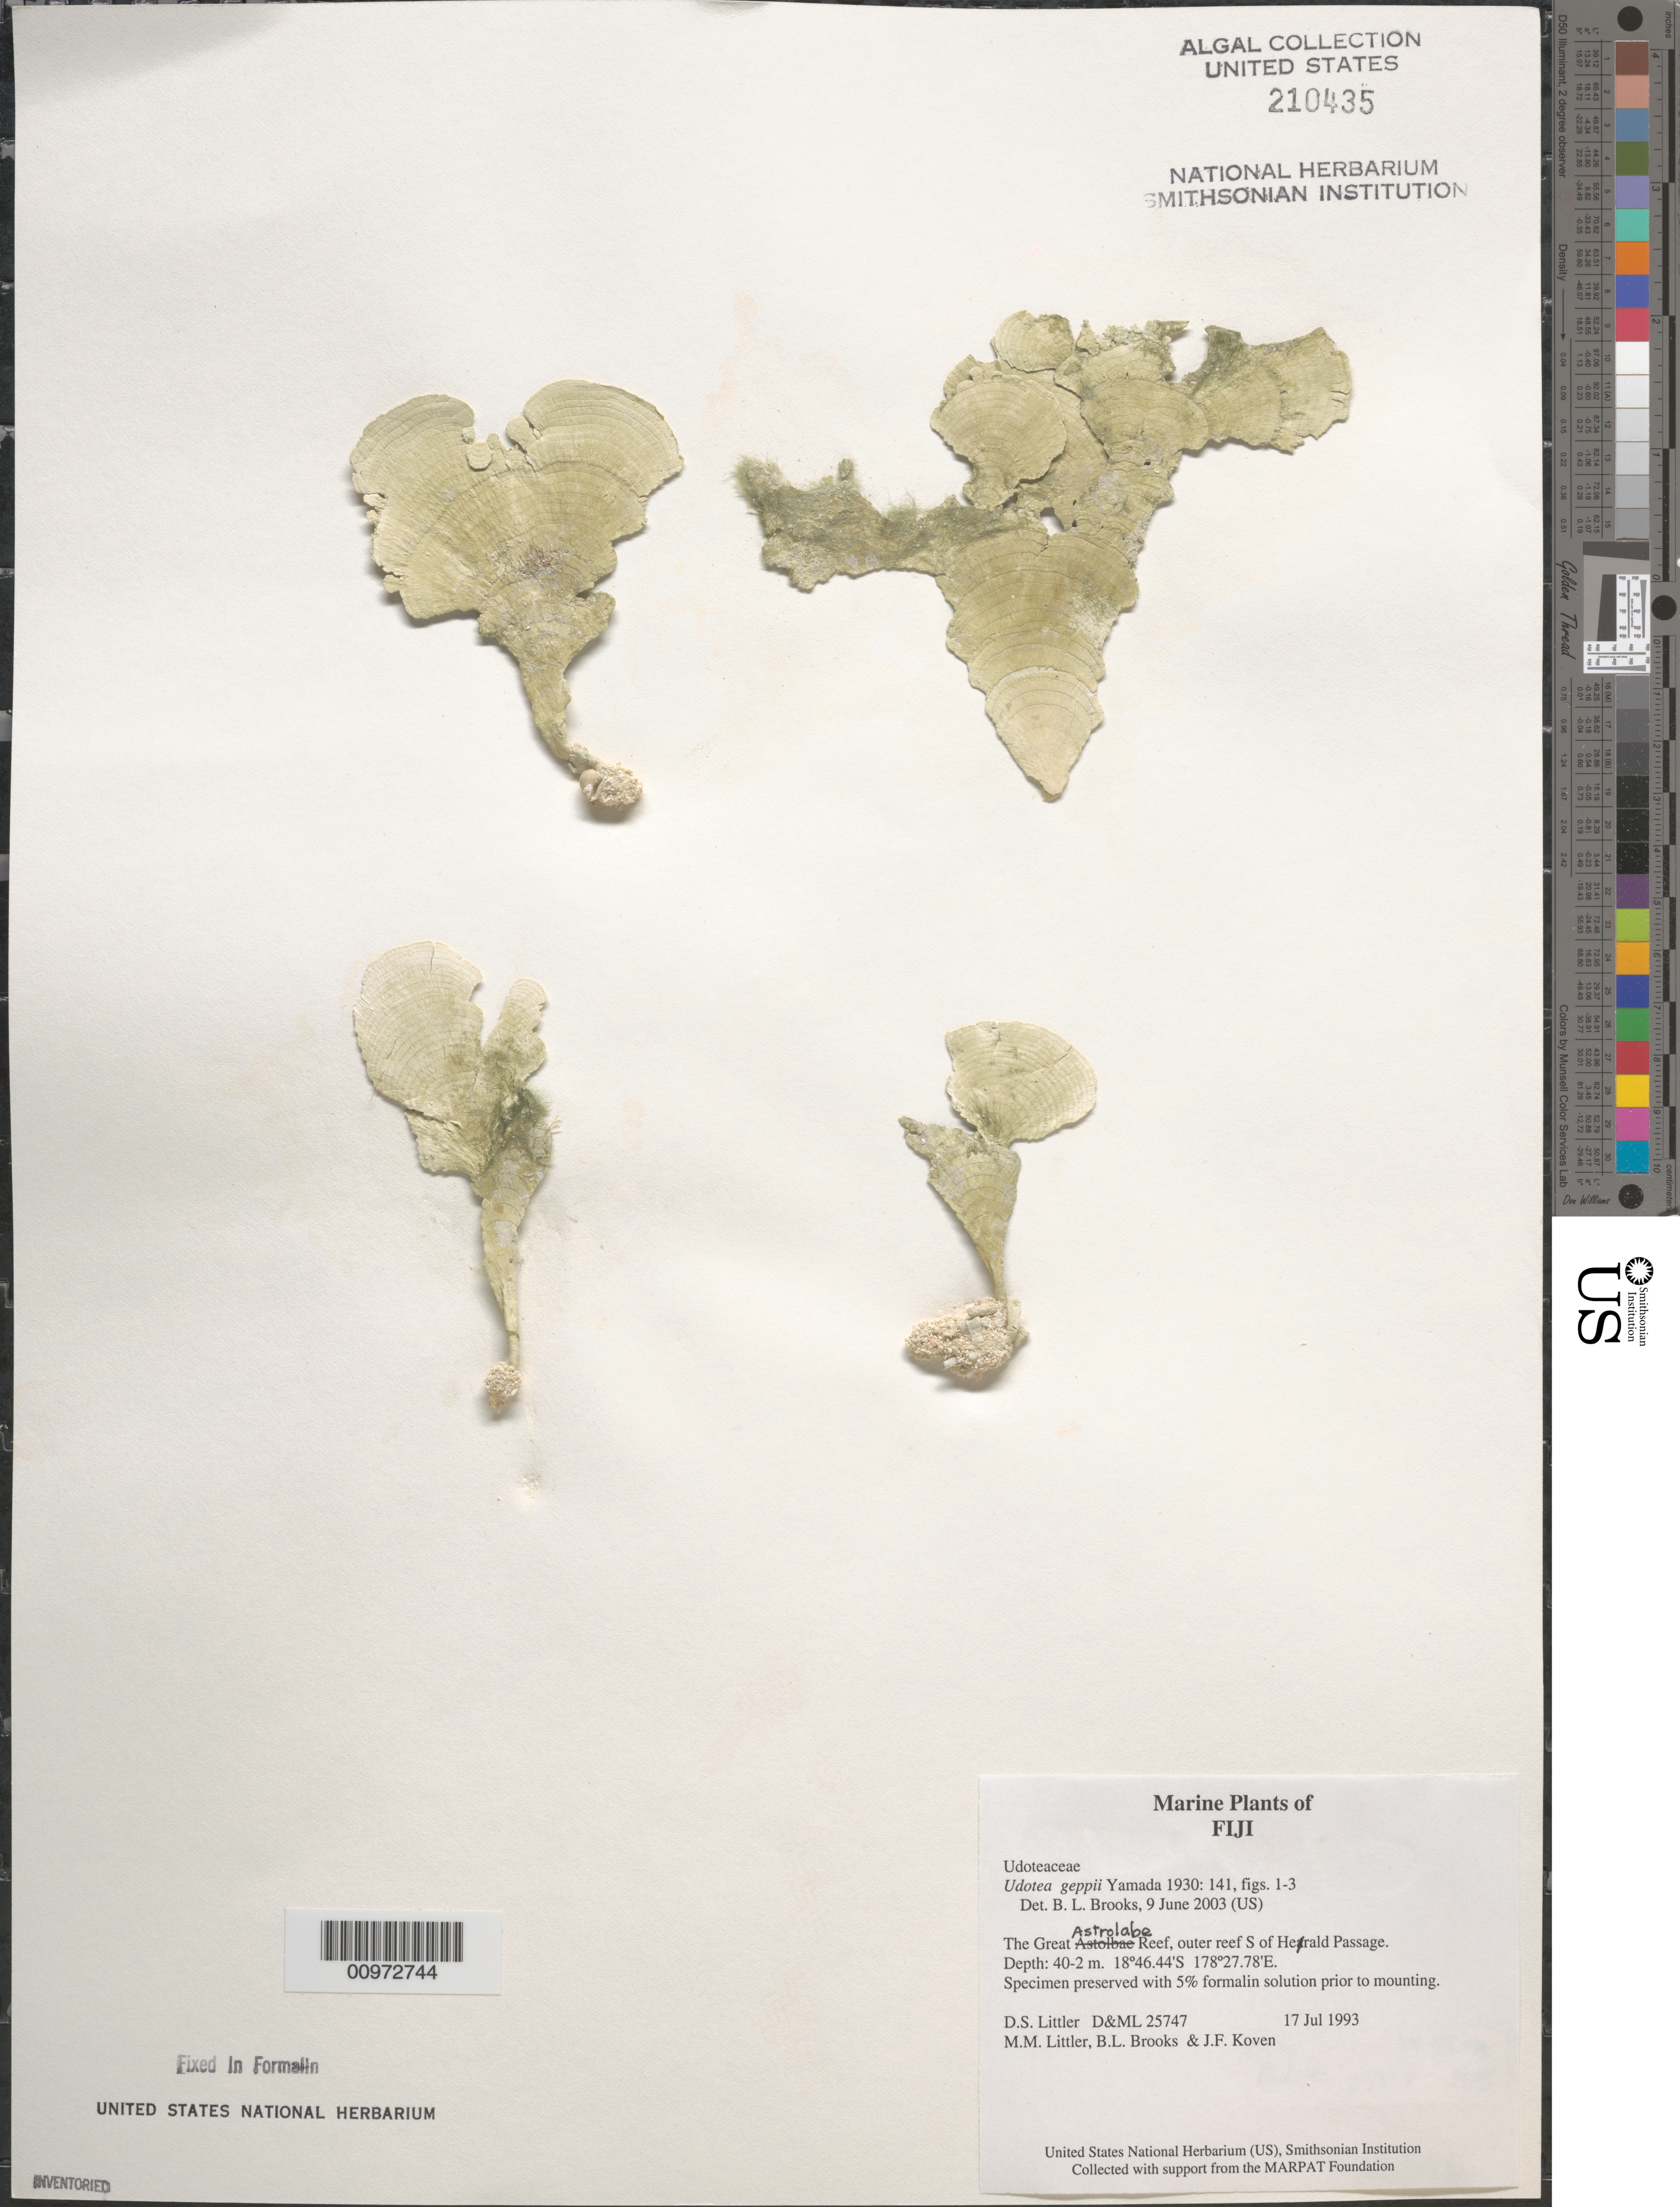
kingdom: Plantae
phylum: Chlorophyta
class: Ulvophyceae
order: Bryopsidales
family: Udoteaceae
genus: Udotea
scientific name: Udotea geppii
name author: A. Gepp & E. Gepp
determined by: Brooks, B. L., (BOT), Smithsonian Institution - National Museum of Natural History (UNITED STATES)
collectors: D. S. Littler, M. M. Littler, B. Brooks & J. Koven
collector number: D&ML 25747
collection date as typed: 17 Jul 1993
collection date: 1993-07-17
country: Fiji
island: Great Astrolabe Reef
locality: Great Astrolabe Reef, outer reef south of Herald Passage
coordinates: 18 46.44'S, 178 31.78'E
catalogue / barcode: US 210435